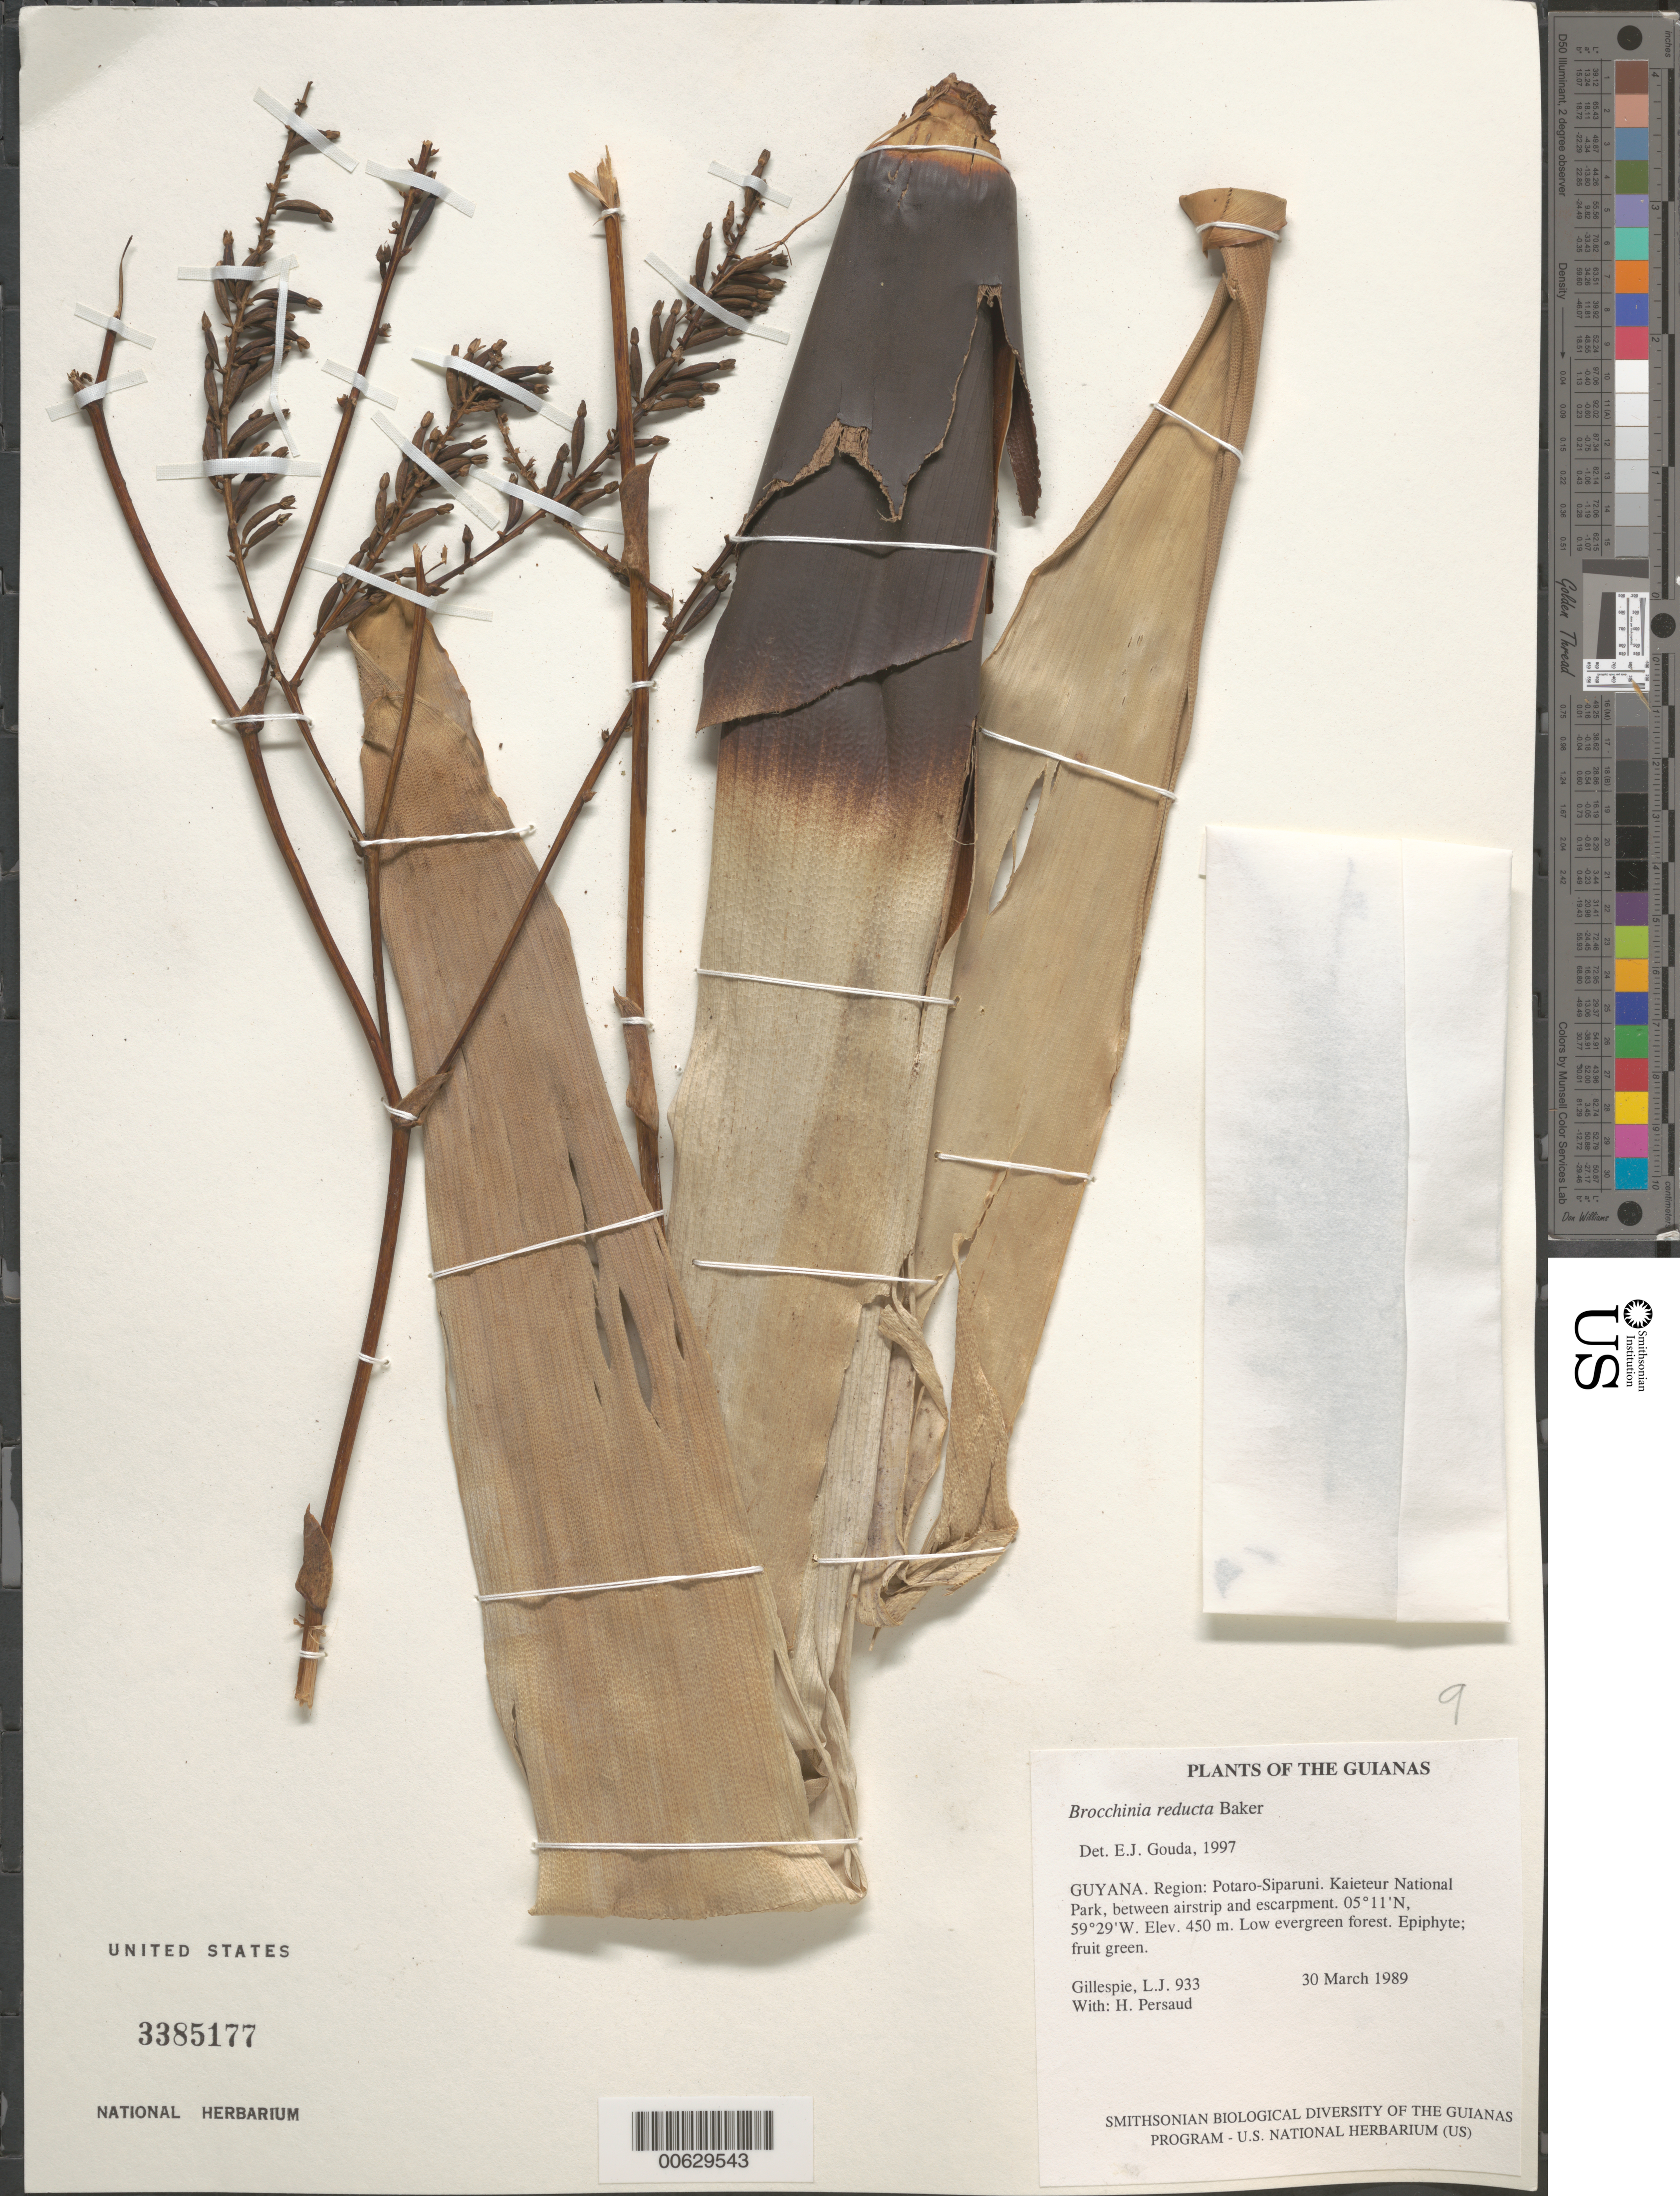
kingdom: Plantae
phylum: Tracheophyta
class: Liliopsida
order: Poales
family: Bromeliaceae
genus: Brocchinia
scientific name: Brocchinia reducta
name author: Baker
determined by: Gouda, E. J.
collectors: L. J. Gillespie & H. Persaud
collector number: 933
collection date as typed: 30 March 1989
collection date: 1989-03-30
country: Guyana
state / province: Potaro-Siparuni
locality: Kaieteur National Park, between airstrip and escarpment. ENE of airstrip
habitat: Low evergreen forest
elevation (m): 450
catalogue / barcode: US 3385177